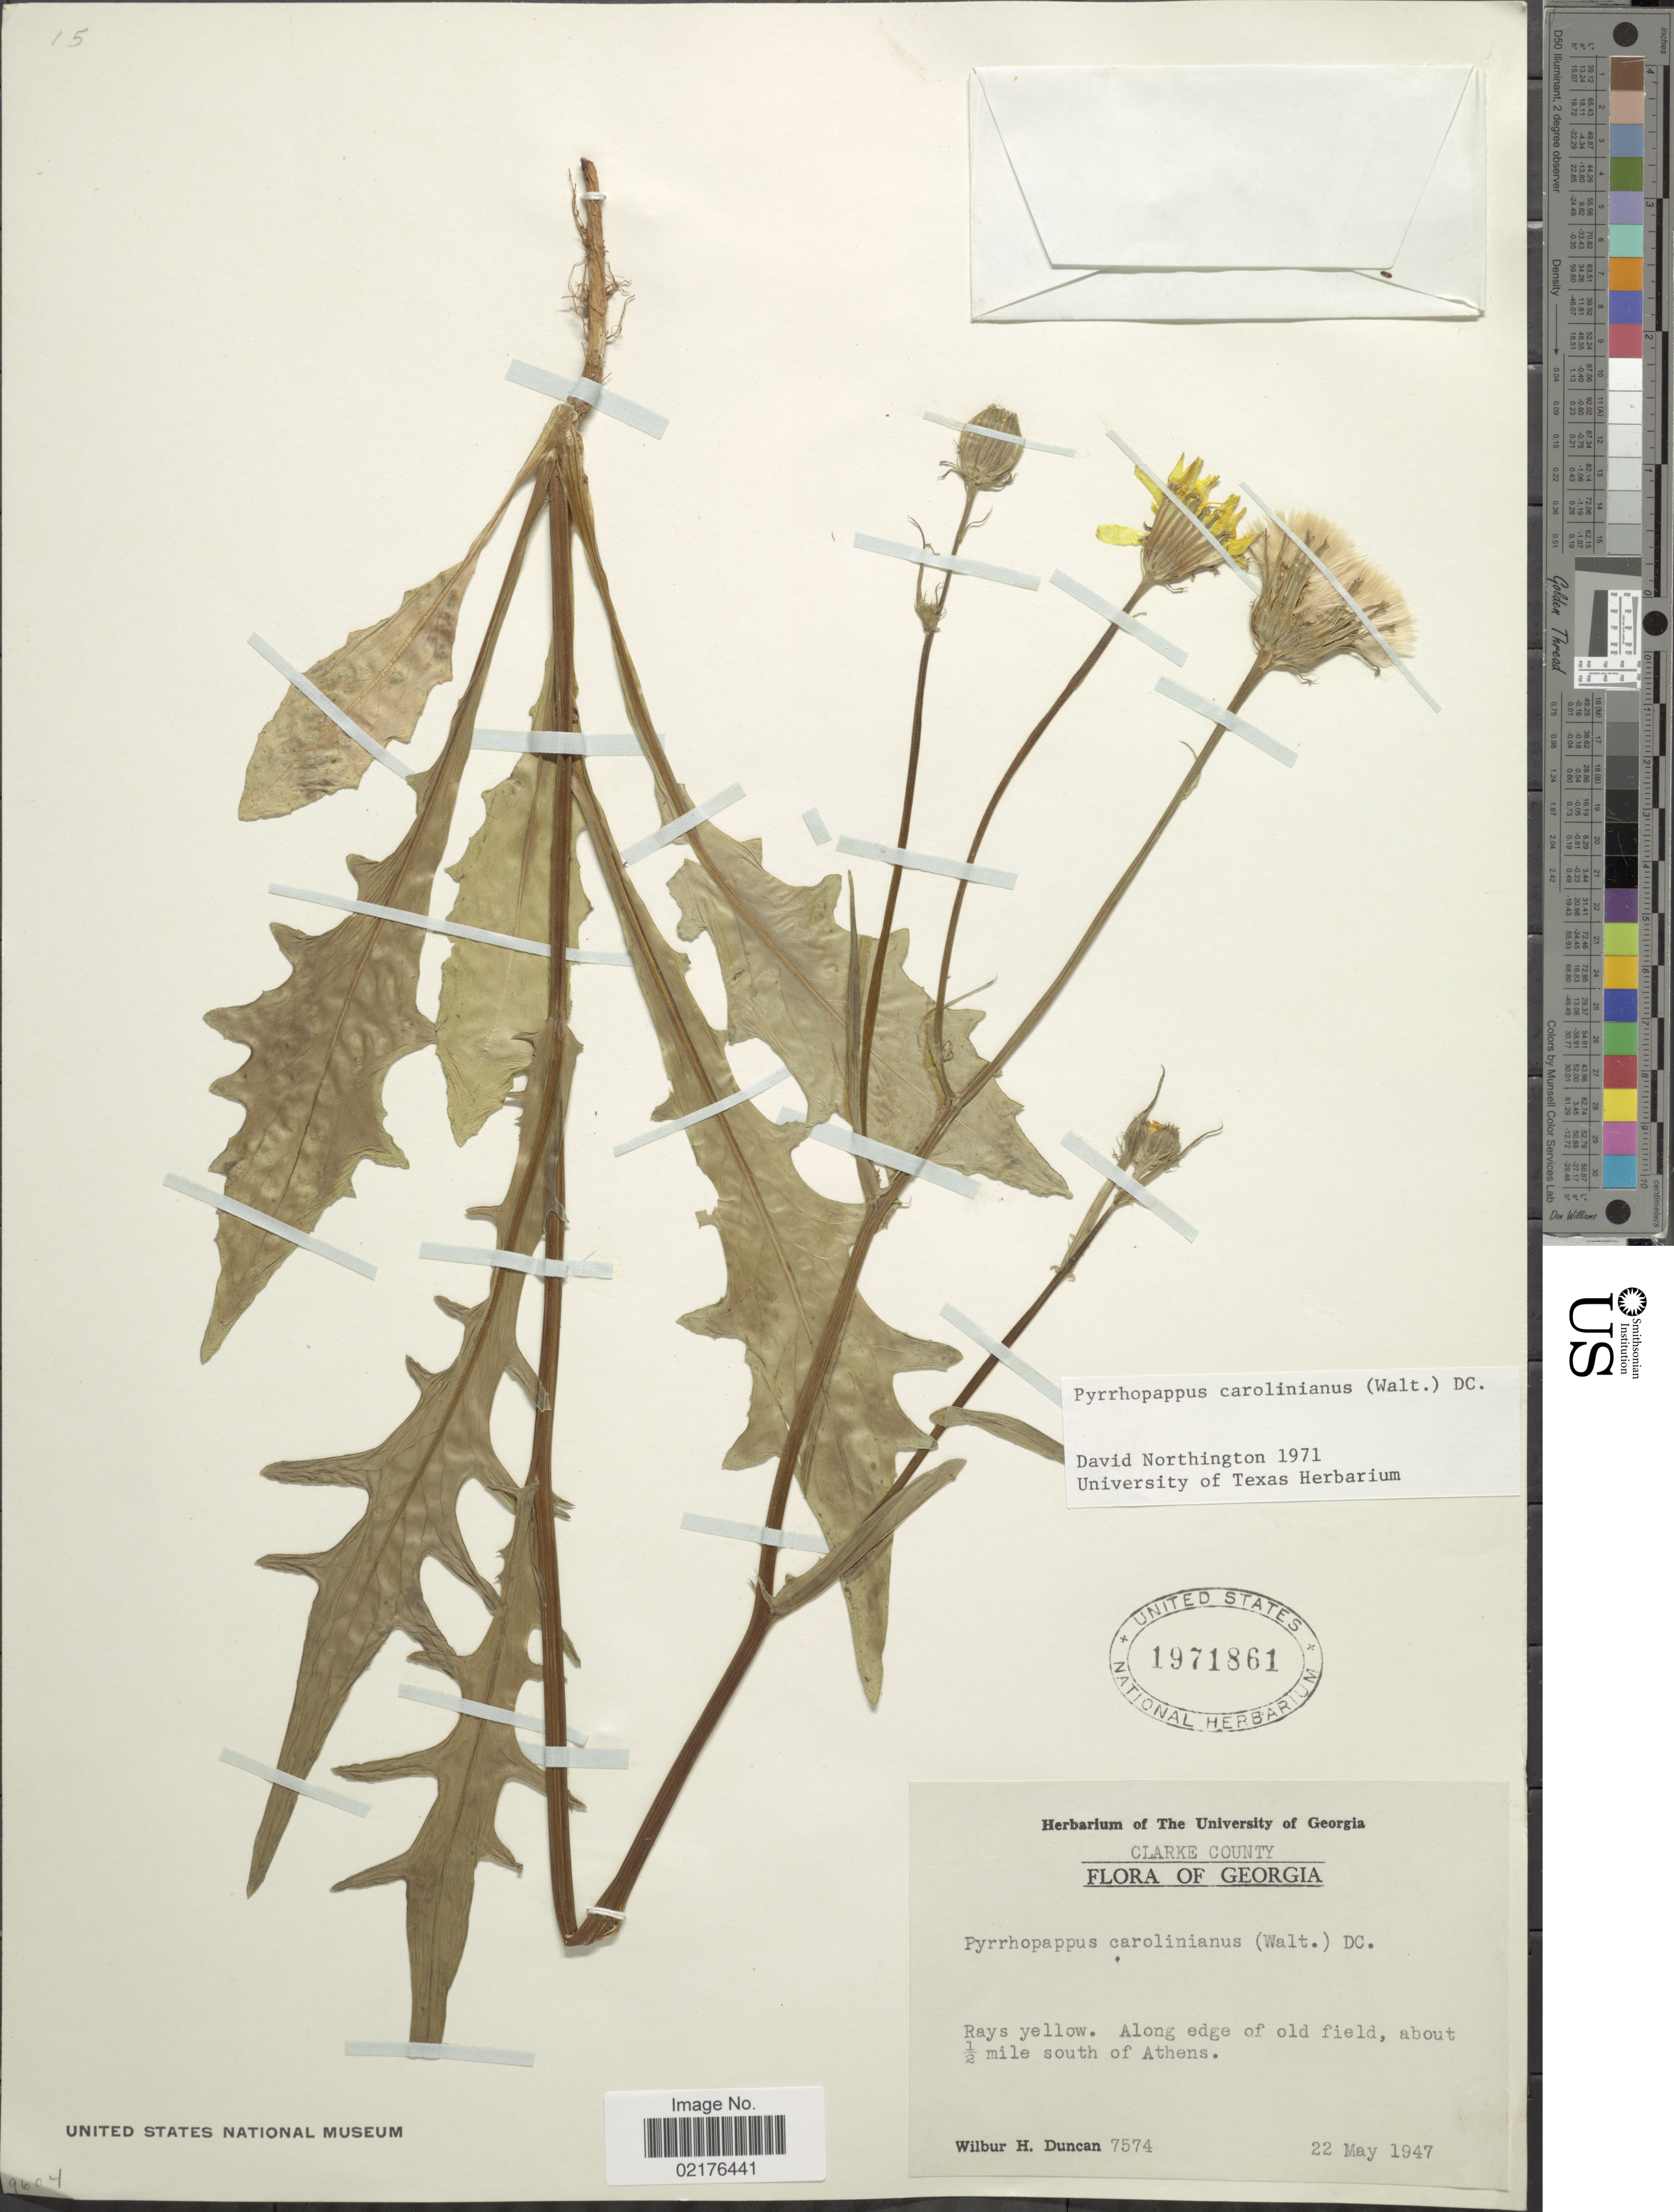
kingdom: Plantae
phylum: Tracheophyta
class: Magnoliopsida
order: Asterales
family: Asteraceae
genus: Pyrrhopappus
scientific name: Pyrrhopappus carolinianus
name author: (Walter) DC.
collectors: W. H. Duncan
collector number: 7574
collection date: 1947-05-22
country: United States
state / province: Georgia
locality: Along edge of old field, about ½ mile south of Athens, Clarke County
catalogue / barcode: US 1971861